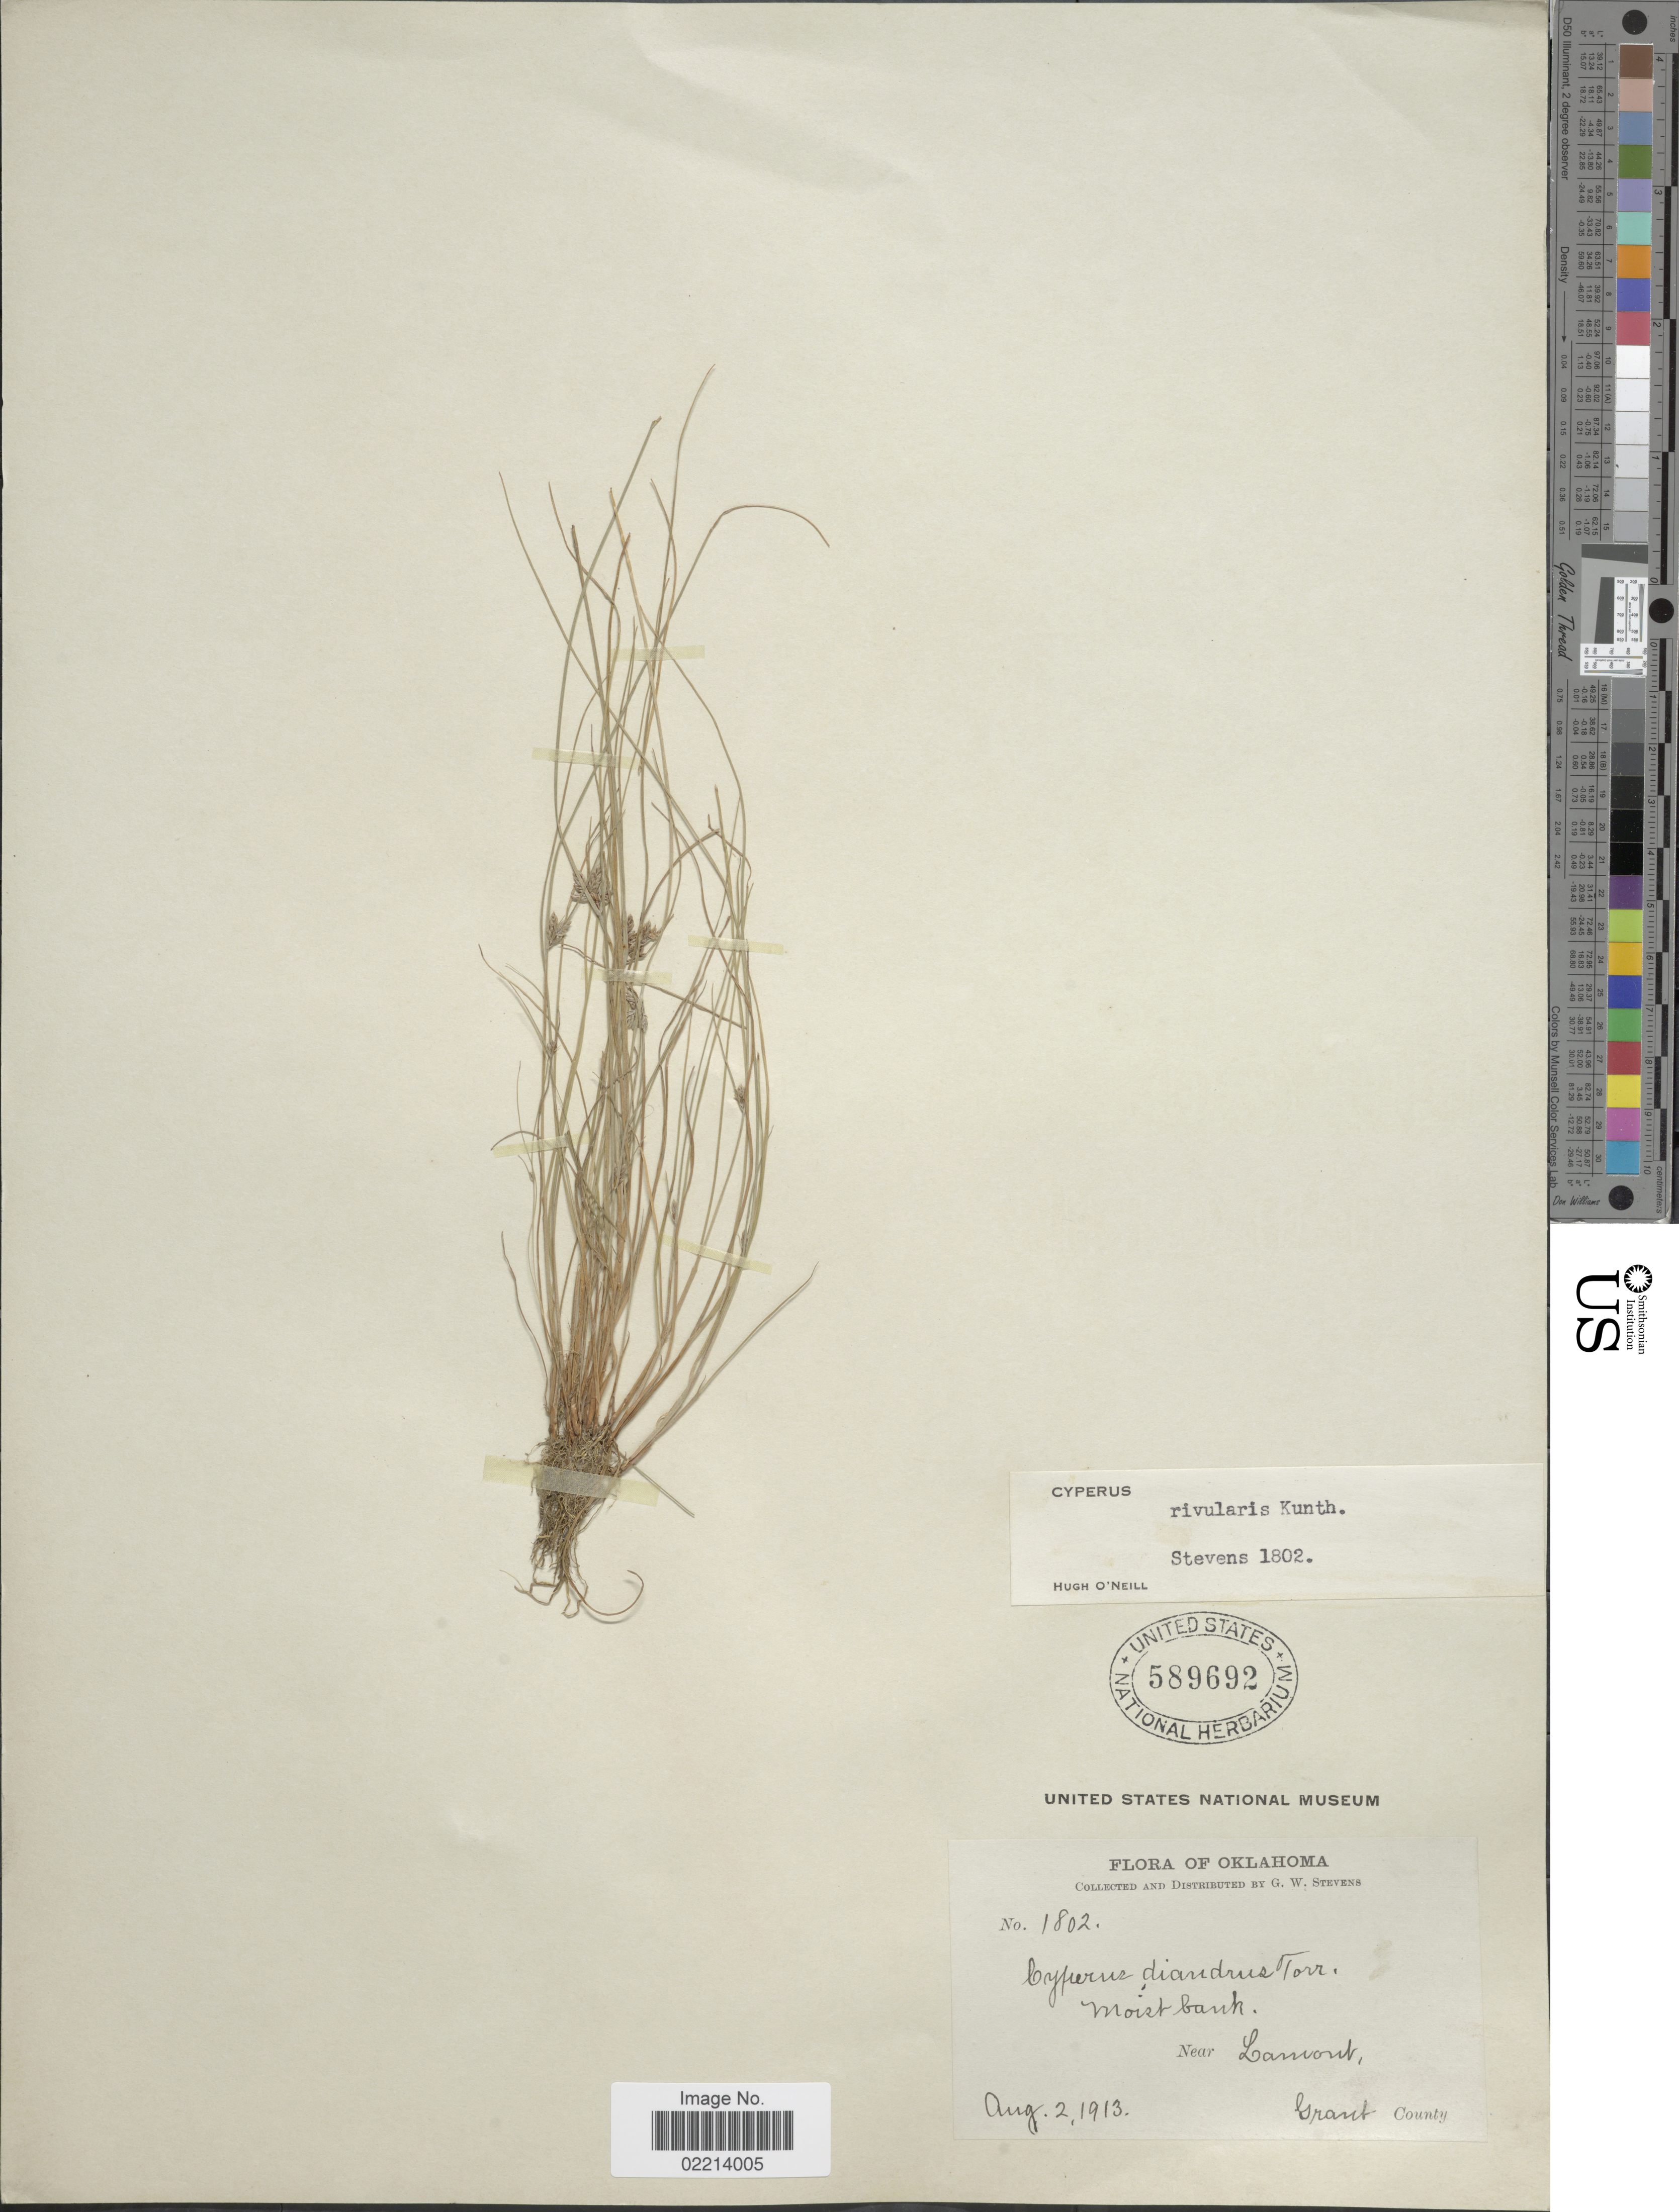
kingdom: Plantae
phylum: Tracheophyta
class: Liliopsida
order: Poales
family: Cyperaceae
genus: Cyperus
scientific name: Cyperus bipartitus Torr.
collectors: G. W. Stevens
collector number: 1802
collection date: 1913-08-02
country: United States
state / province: Oklahoma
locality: Near Lamont, Grant County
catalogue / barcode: US 589692